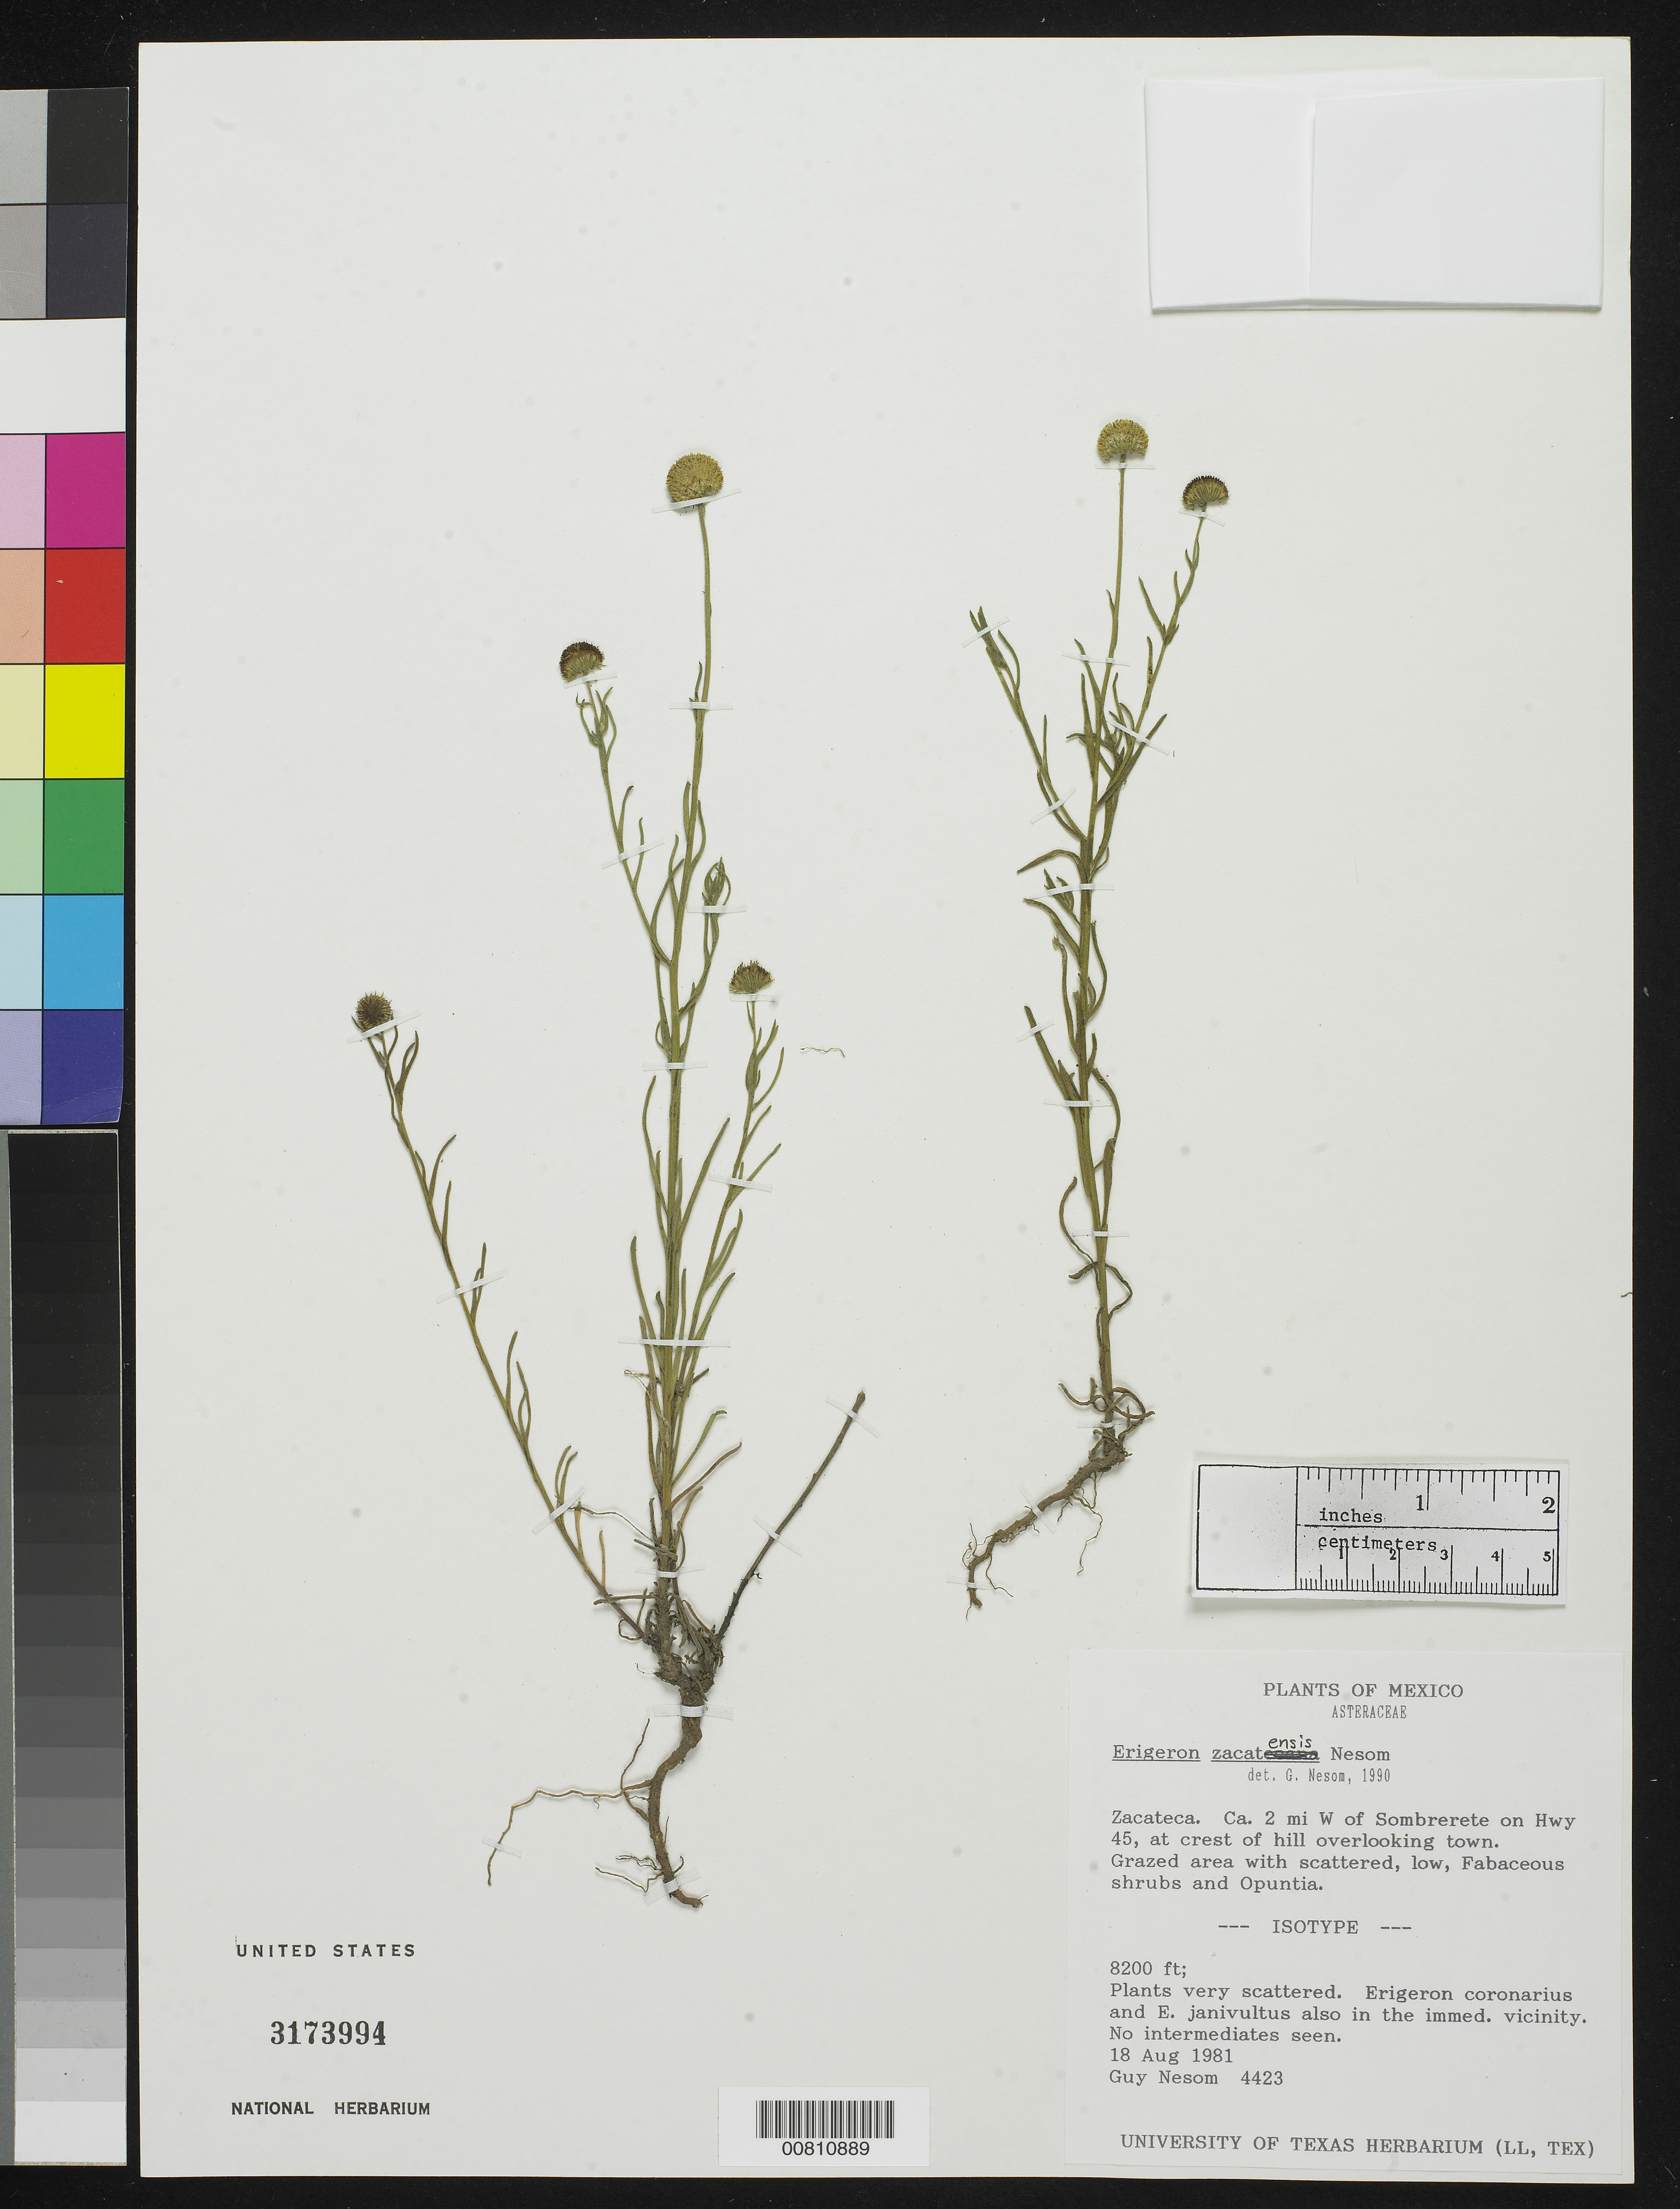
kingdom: Plantae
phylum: Tracheophyta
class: Magnoliopsida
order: Asterales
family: Asteraceae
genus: Erigeron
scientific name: Erigeron zacatensis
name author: G.L. Nesom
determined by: Nesom, Guy L.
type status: Isotype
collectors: G. L. Nesom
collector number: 4423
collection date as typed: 18 Aug 1981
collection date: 1981-08-18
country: Mexico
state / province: Zacatecas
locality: Zacateca. Ca. 2 mi W of Sombrerete on Hwy 45, at crest of hill overlooking town.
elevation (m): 2499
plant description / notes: Holotype at TEX.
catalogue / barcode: US 3173994